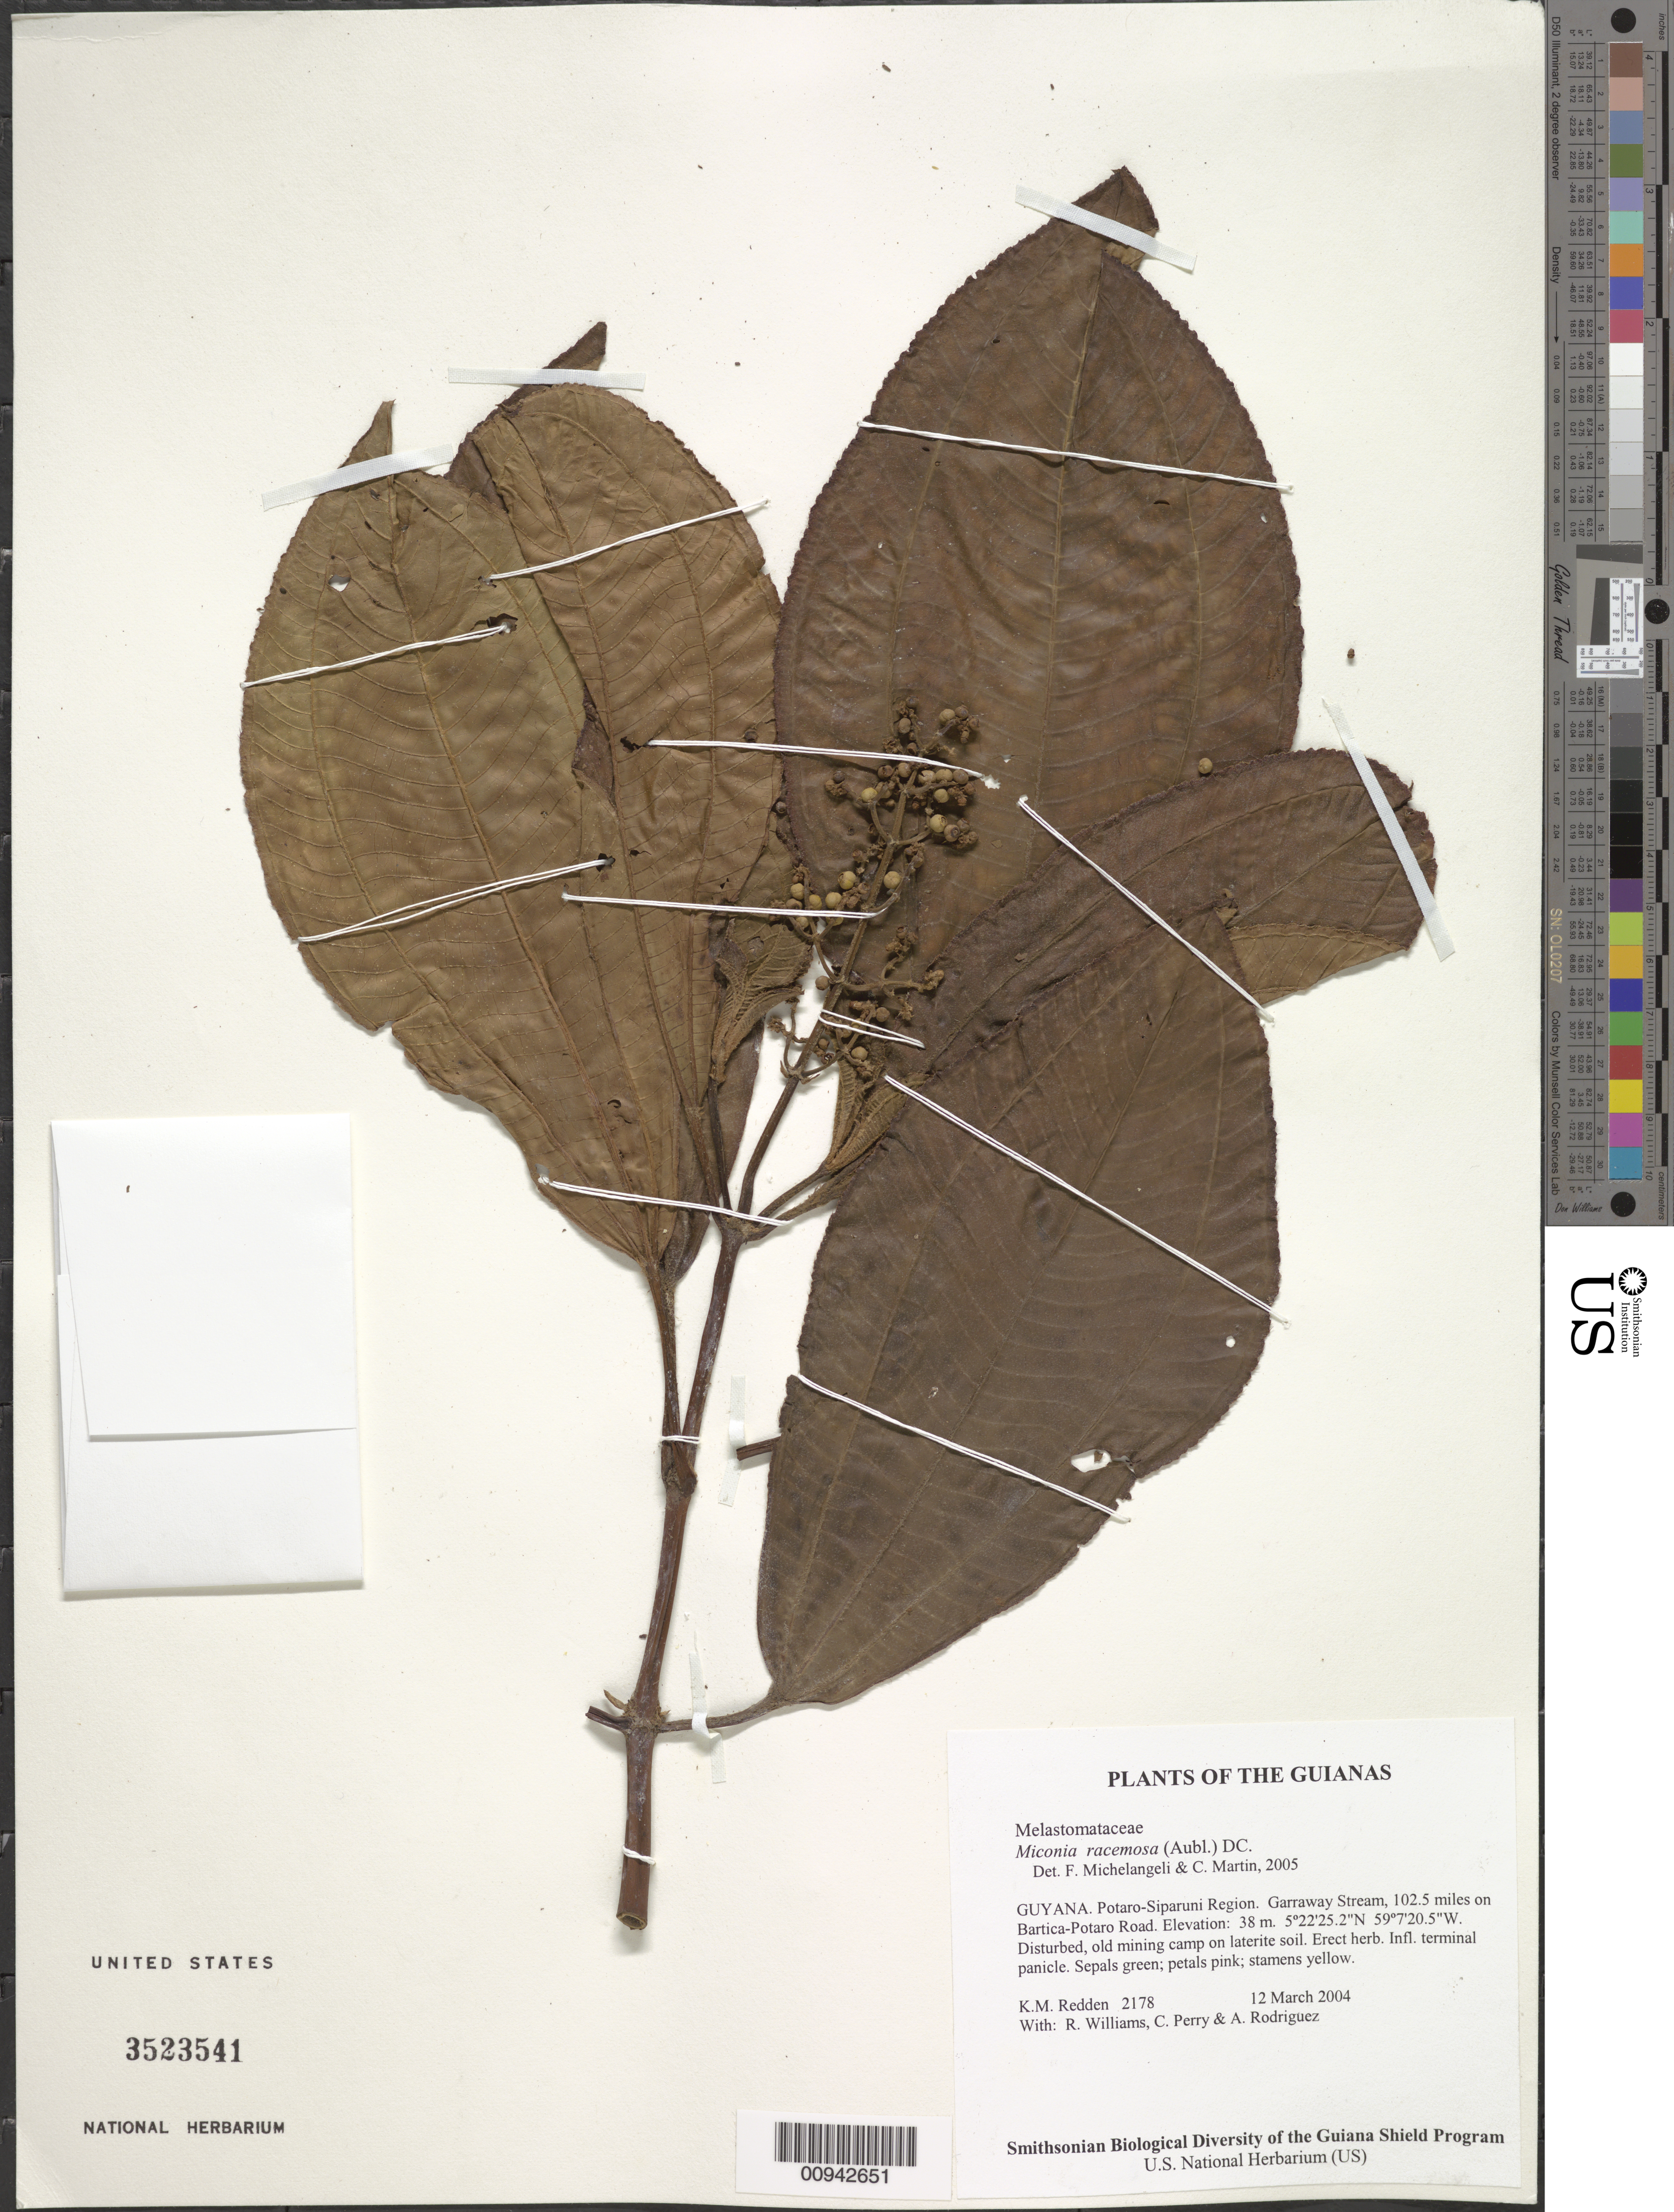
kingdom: Plantae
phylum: Tracheophyta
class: Magnoliopsida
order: Myrtales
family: Melastomataceae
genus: Miconia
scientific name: Miconia racemosa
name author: (Aubl.) DC.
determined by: Michelangeli, F. A.; Martin, C.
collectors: K. M. Redden, R. Williams, C. Perry & A. Rodriguez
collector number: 2178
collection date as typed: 12 March 2004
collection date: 2004-03-12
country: Guyana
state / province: Potaro-Siparuni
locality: Garraway Stream, 102.5 miles on Bartica-Potaro Road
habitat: Disturbed, old mining camp on laterite soil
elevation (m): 38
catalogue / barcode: US 3523541